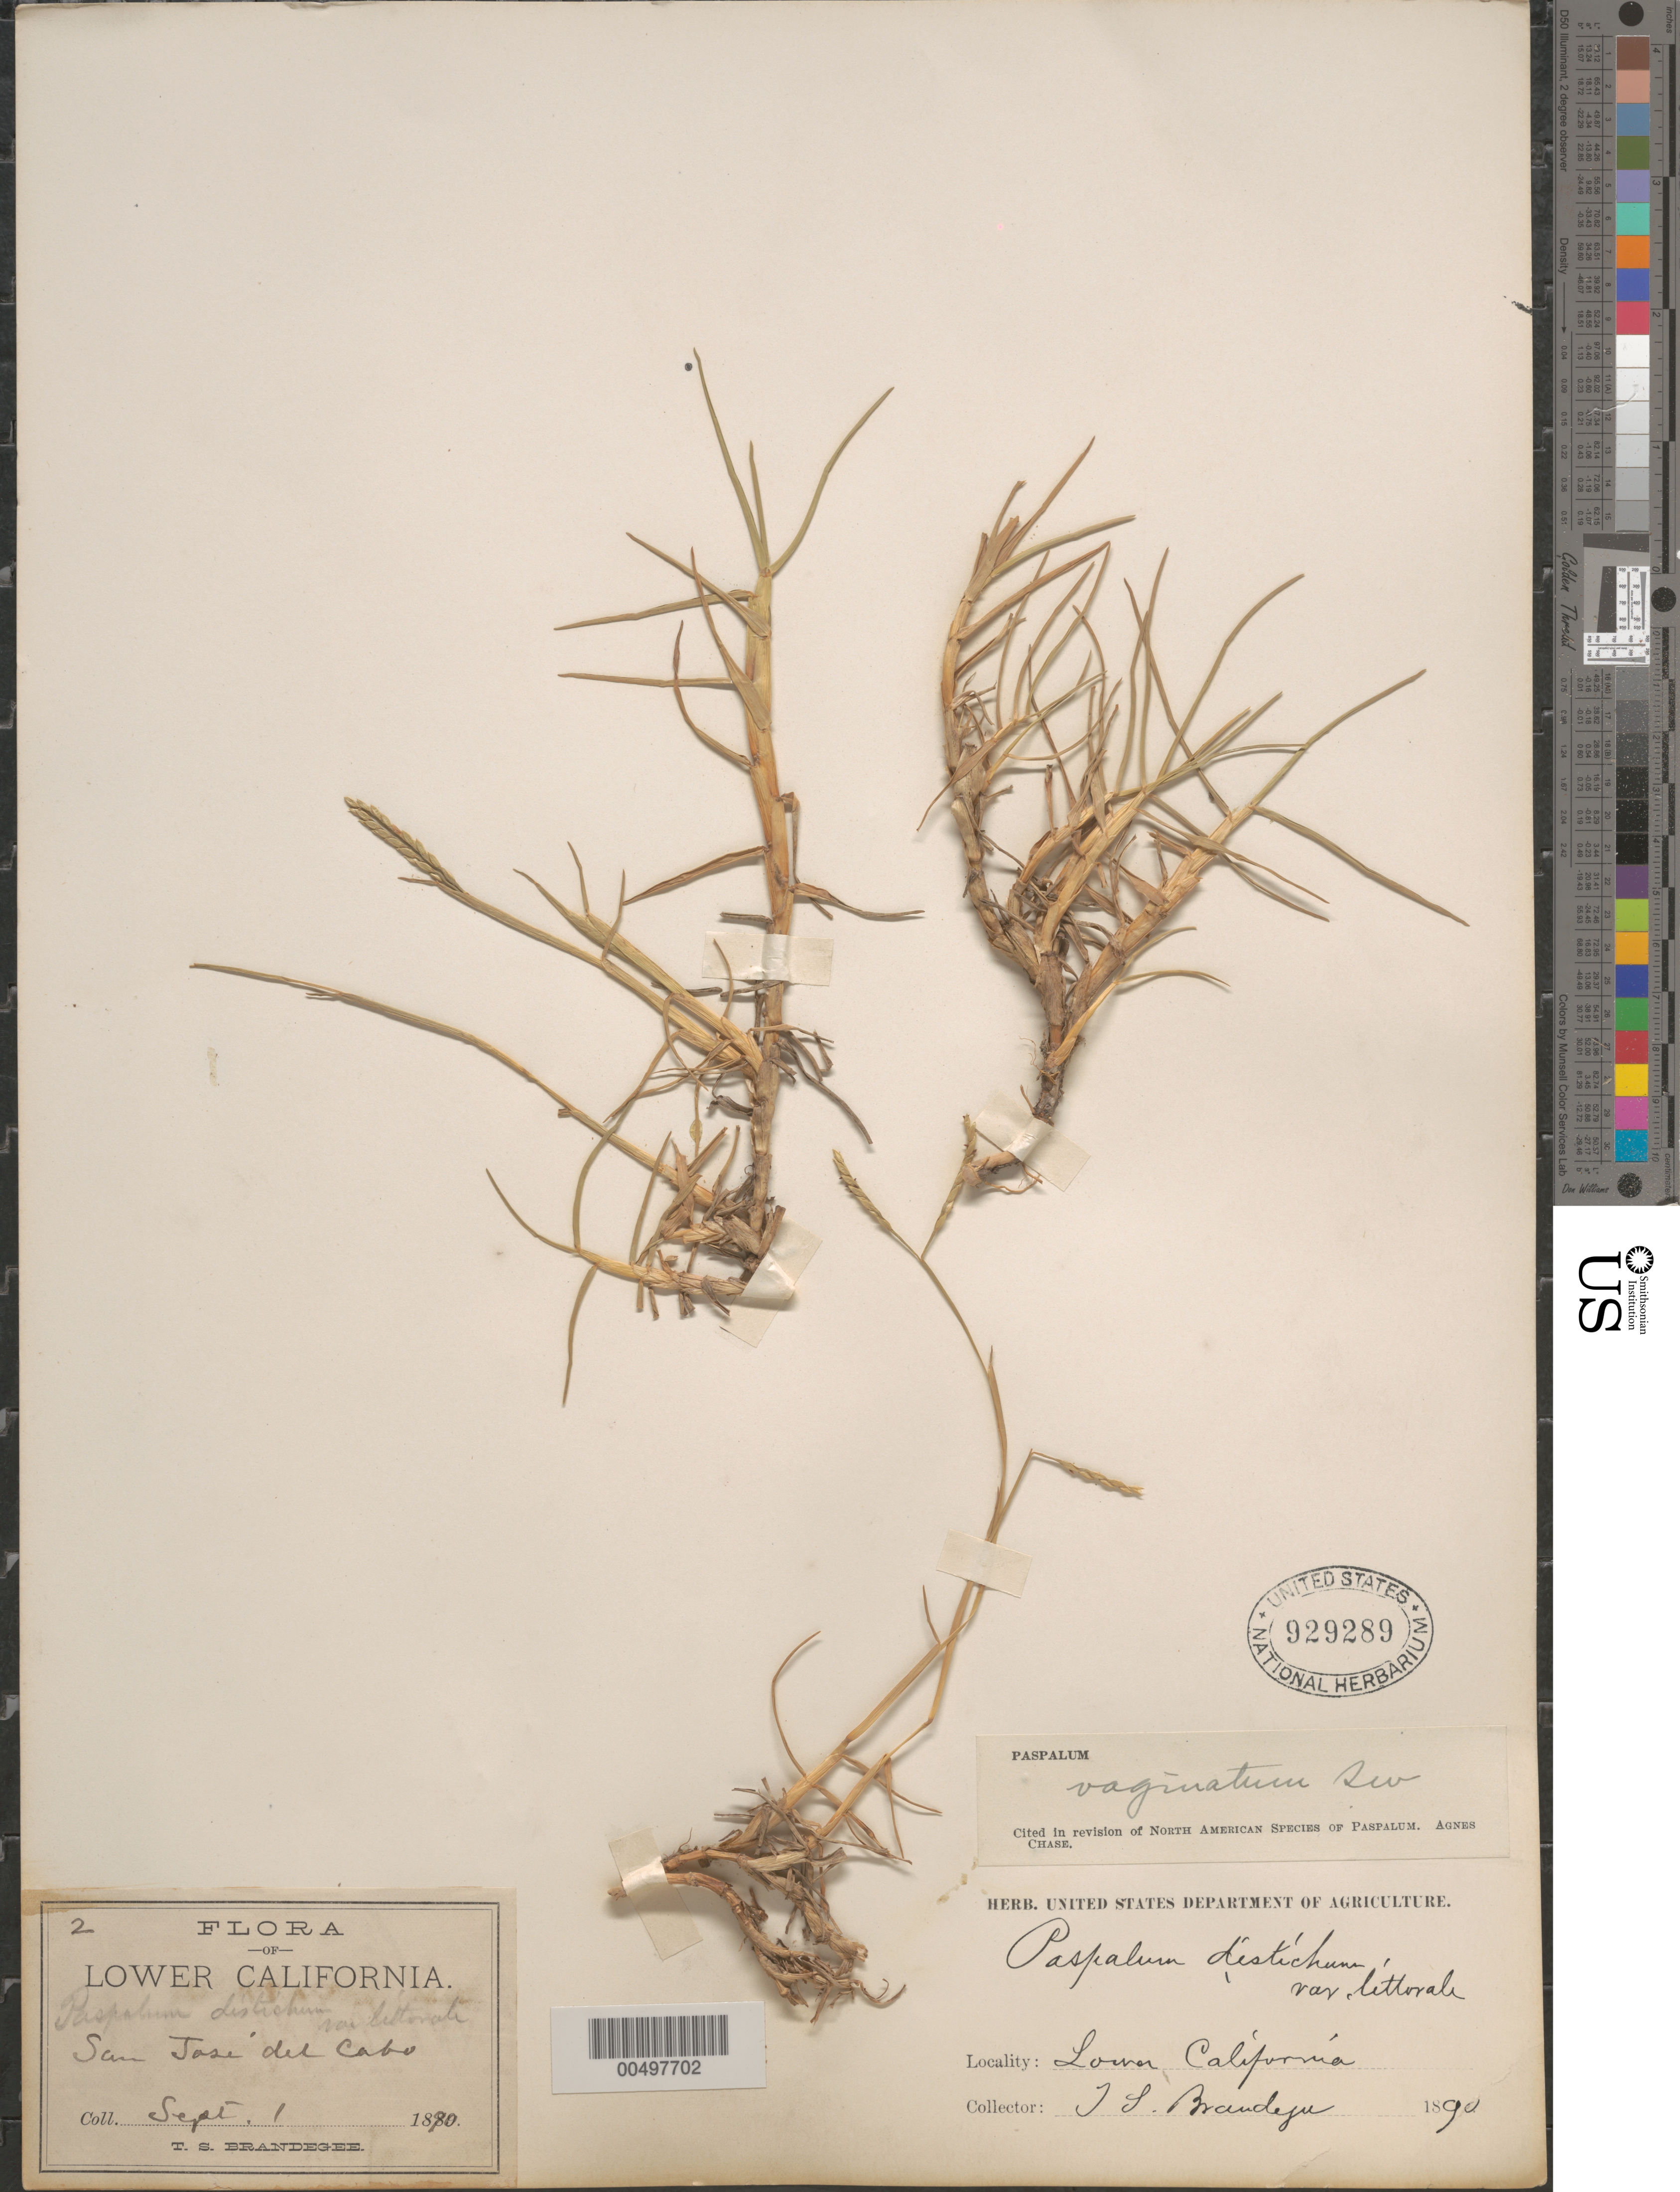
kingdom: Plantae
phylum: Tracheophyta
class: Liliopsida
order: Poales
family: Poaceae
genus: Paspalum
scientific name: Paspalum distichum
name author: L.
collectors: T. S. Brandegee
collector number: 2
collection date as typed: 1 Sep 1890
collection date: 1890-09-01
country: Mexico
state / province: Baja California Sur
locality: San José del Cabo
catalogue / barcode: US 929289